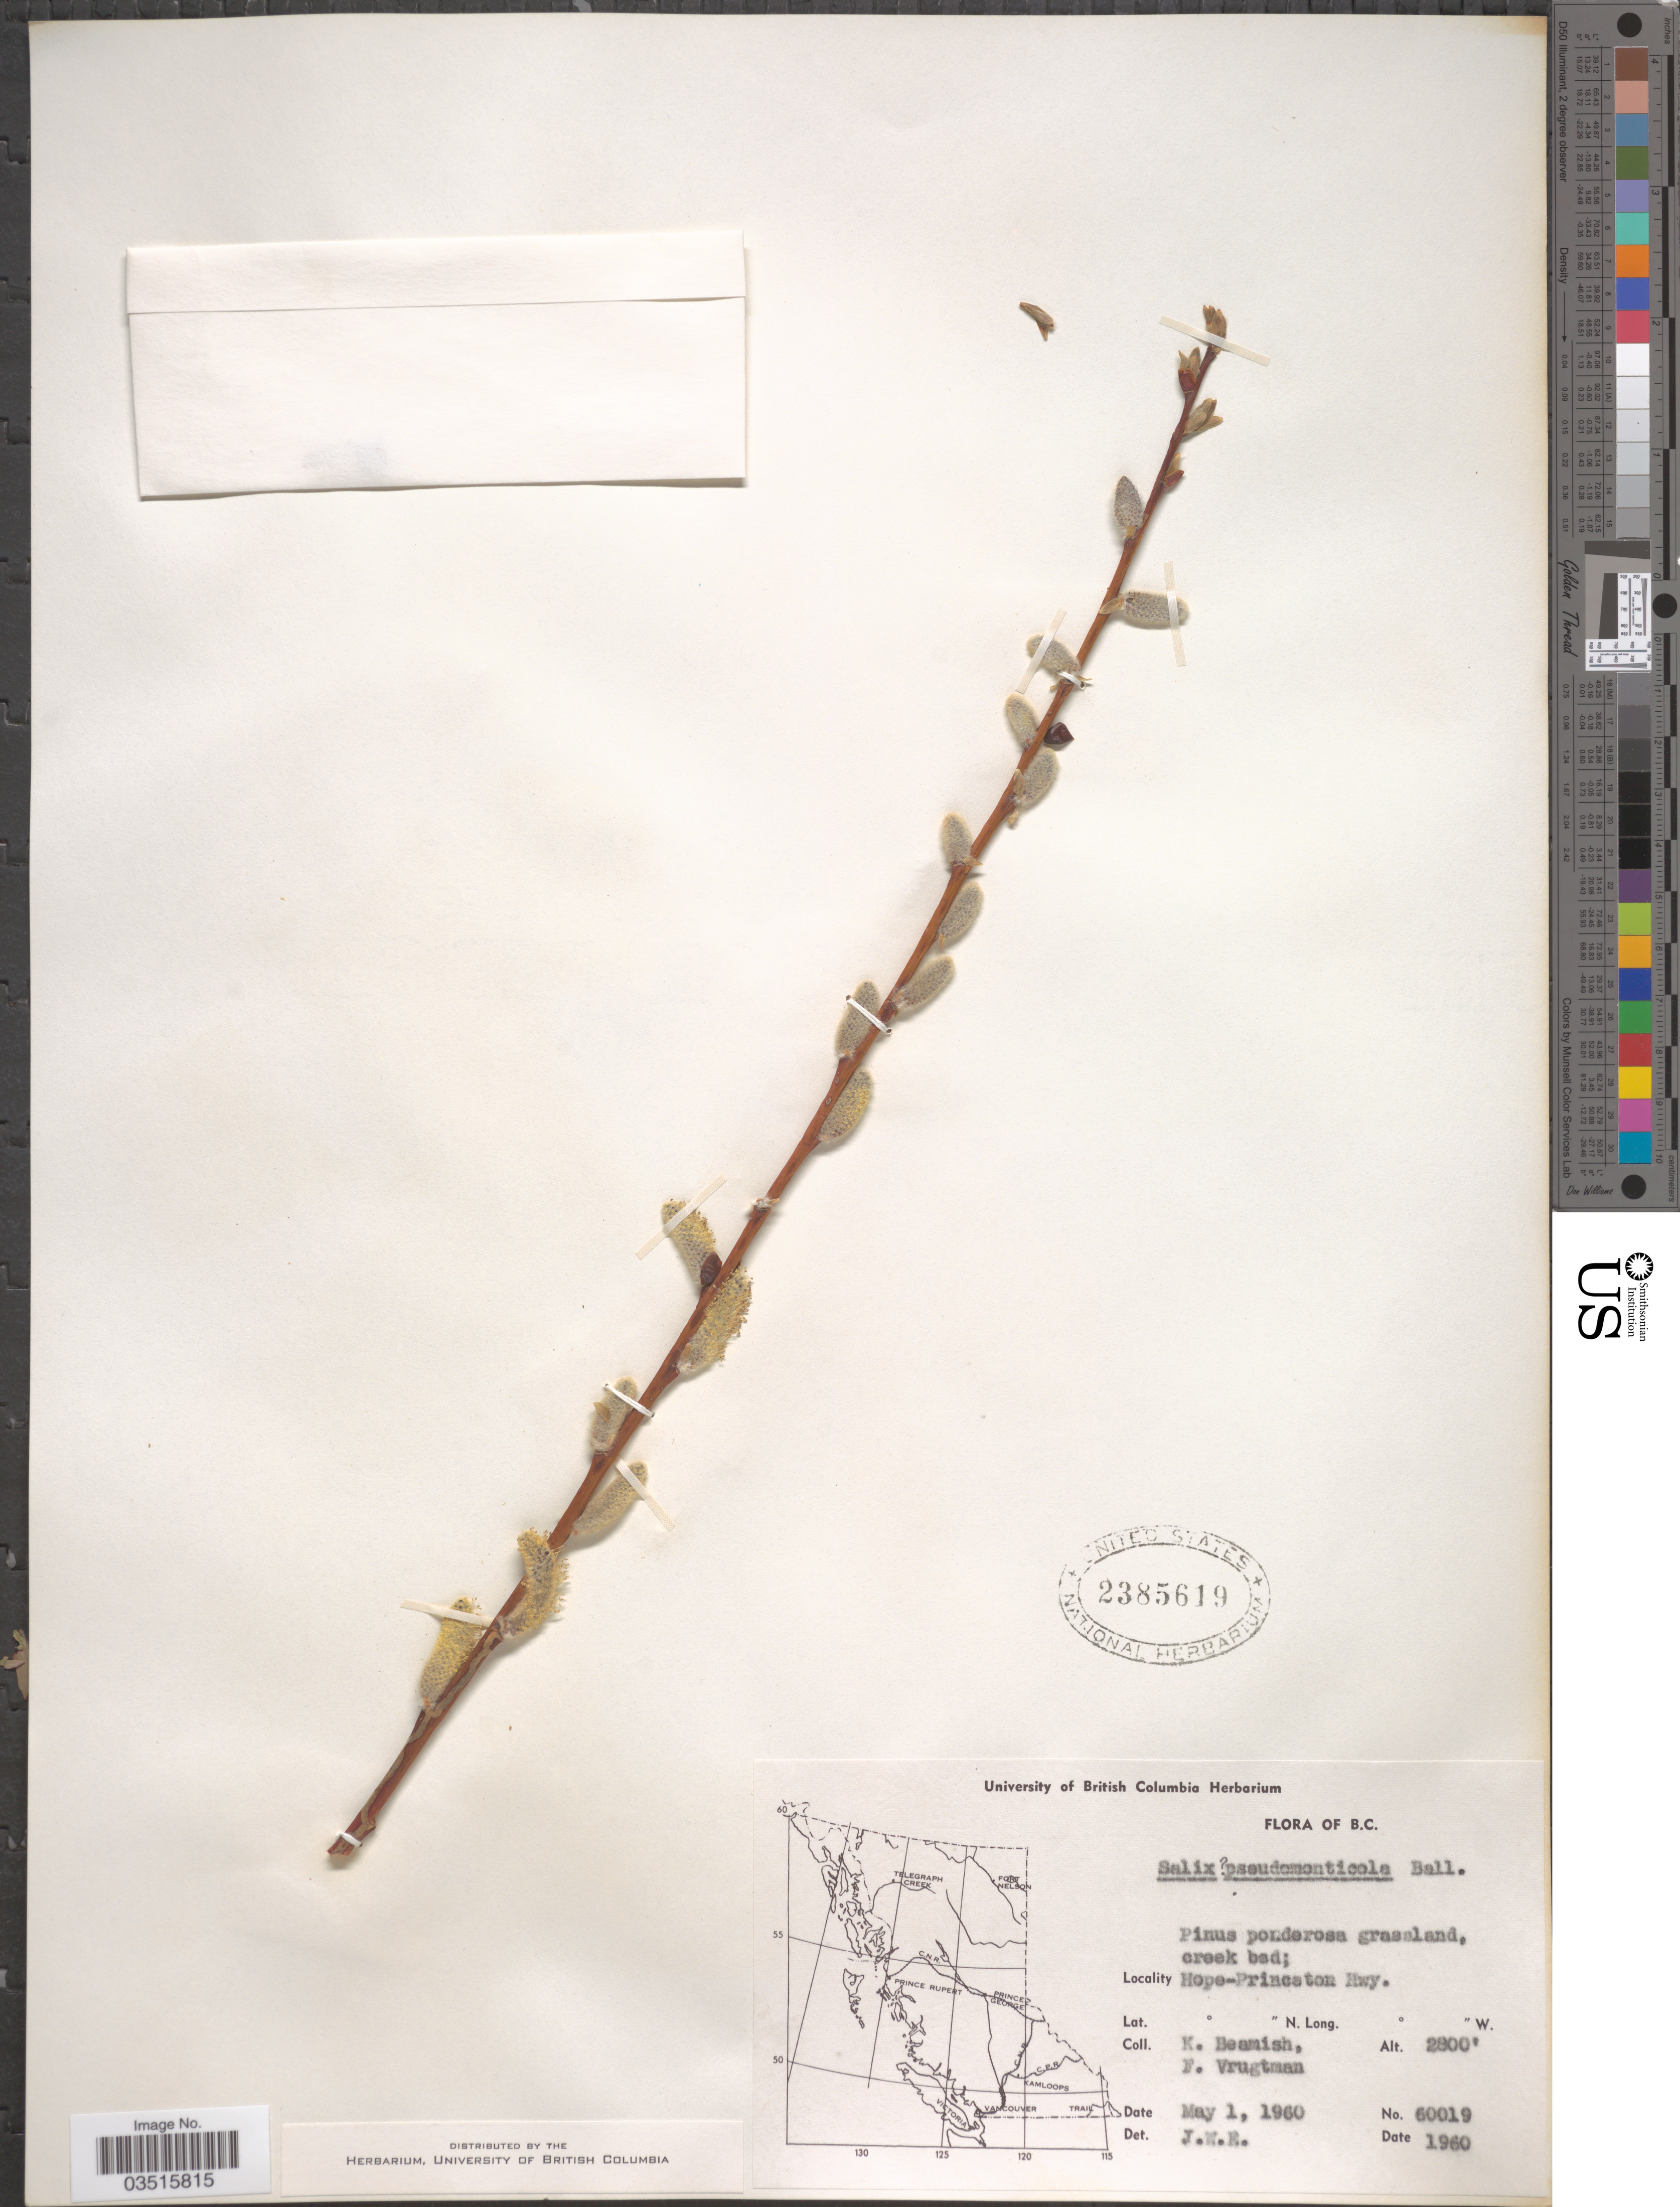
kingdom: Plantae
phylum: Tracheophyta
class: Magnoliopsida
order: Malpighiales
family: Salicaceae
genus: Salix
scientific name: Salix monticola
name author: Bebb.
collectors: K. Beamish & F. Vrugtman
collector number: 60019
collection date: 1960-05-01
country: Canada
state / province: British Columbia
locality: Hope-Princeton Bay.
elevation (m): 853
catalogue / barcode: US 2385619